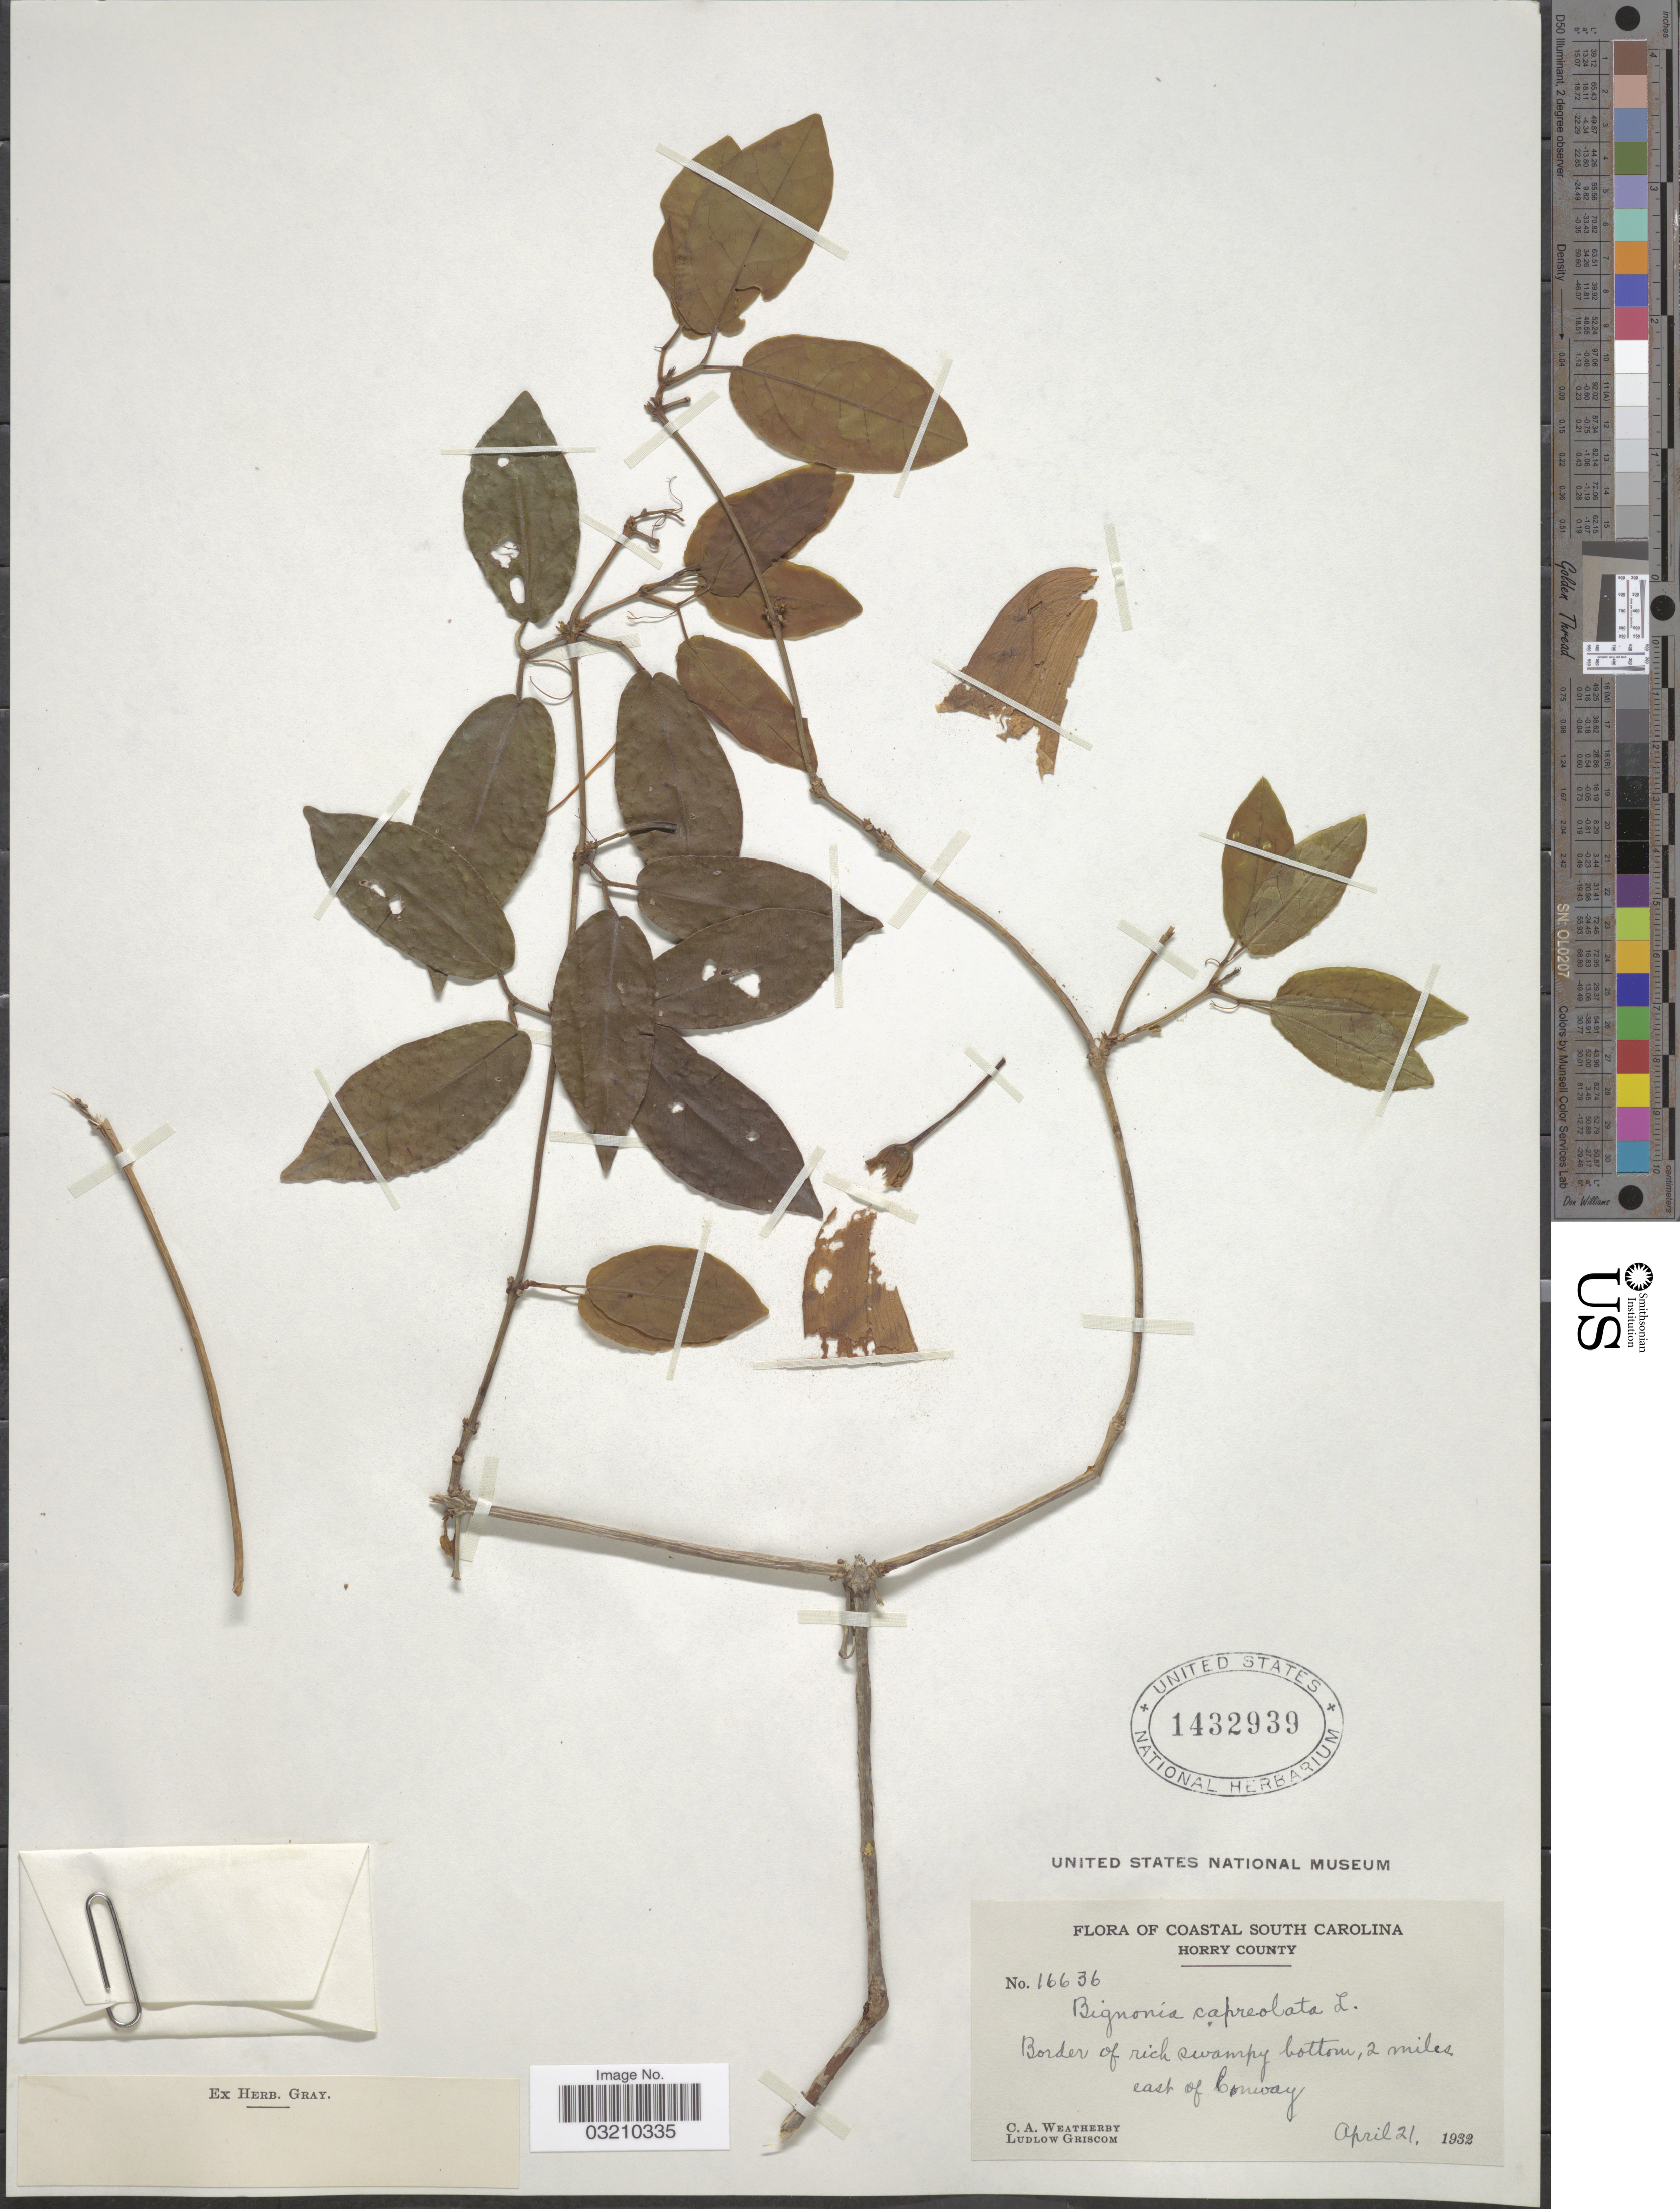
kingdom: Plantae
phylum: Tracheophyta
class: Magnoliopsida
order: Lamiales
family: Bignoniaceae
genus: Bignonia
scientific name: Bignonia capreolata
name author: L.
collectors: C. A. Weatherby & L. Griscom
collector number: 16636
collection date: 1932-04-21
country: United States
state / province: South Carolina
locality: Coastal South Carolina. Horry County. Border of rick swampy bottom, 2 miles east of Conway.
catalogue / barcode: US 1432939